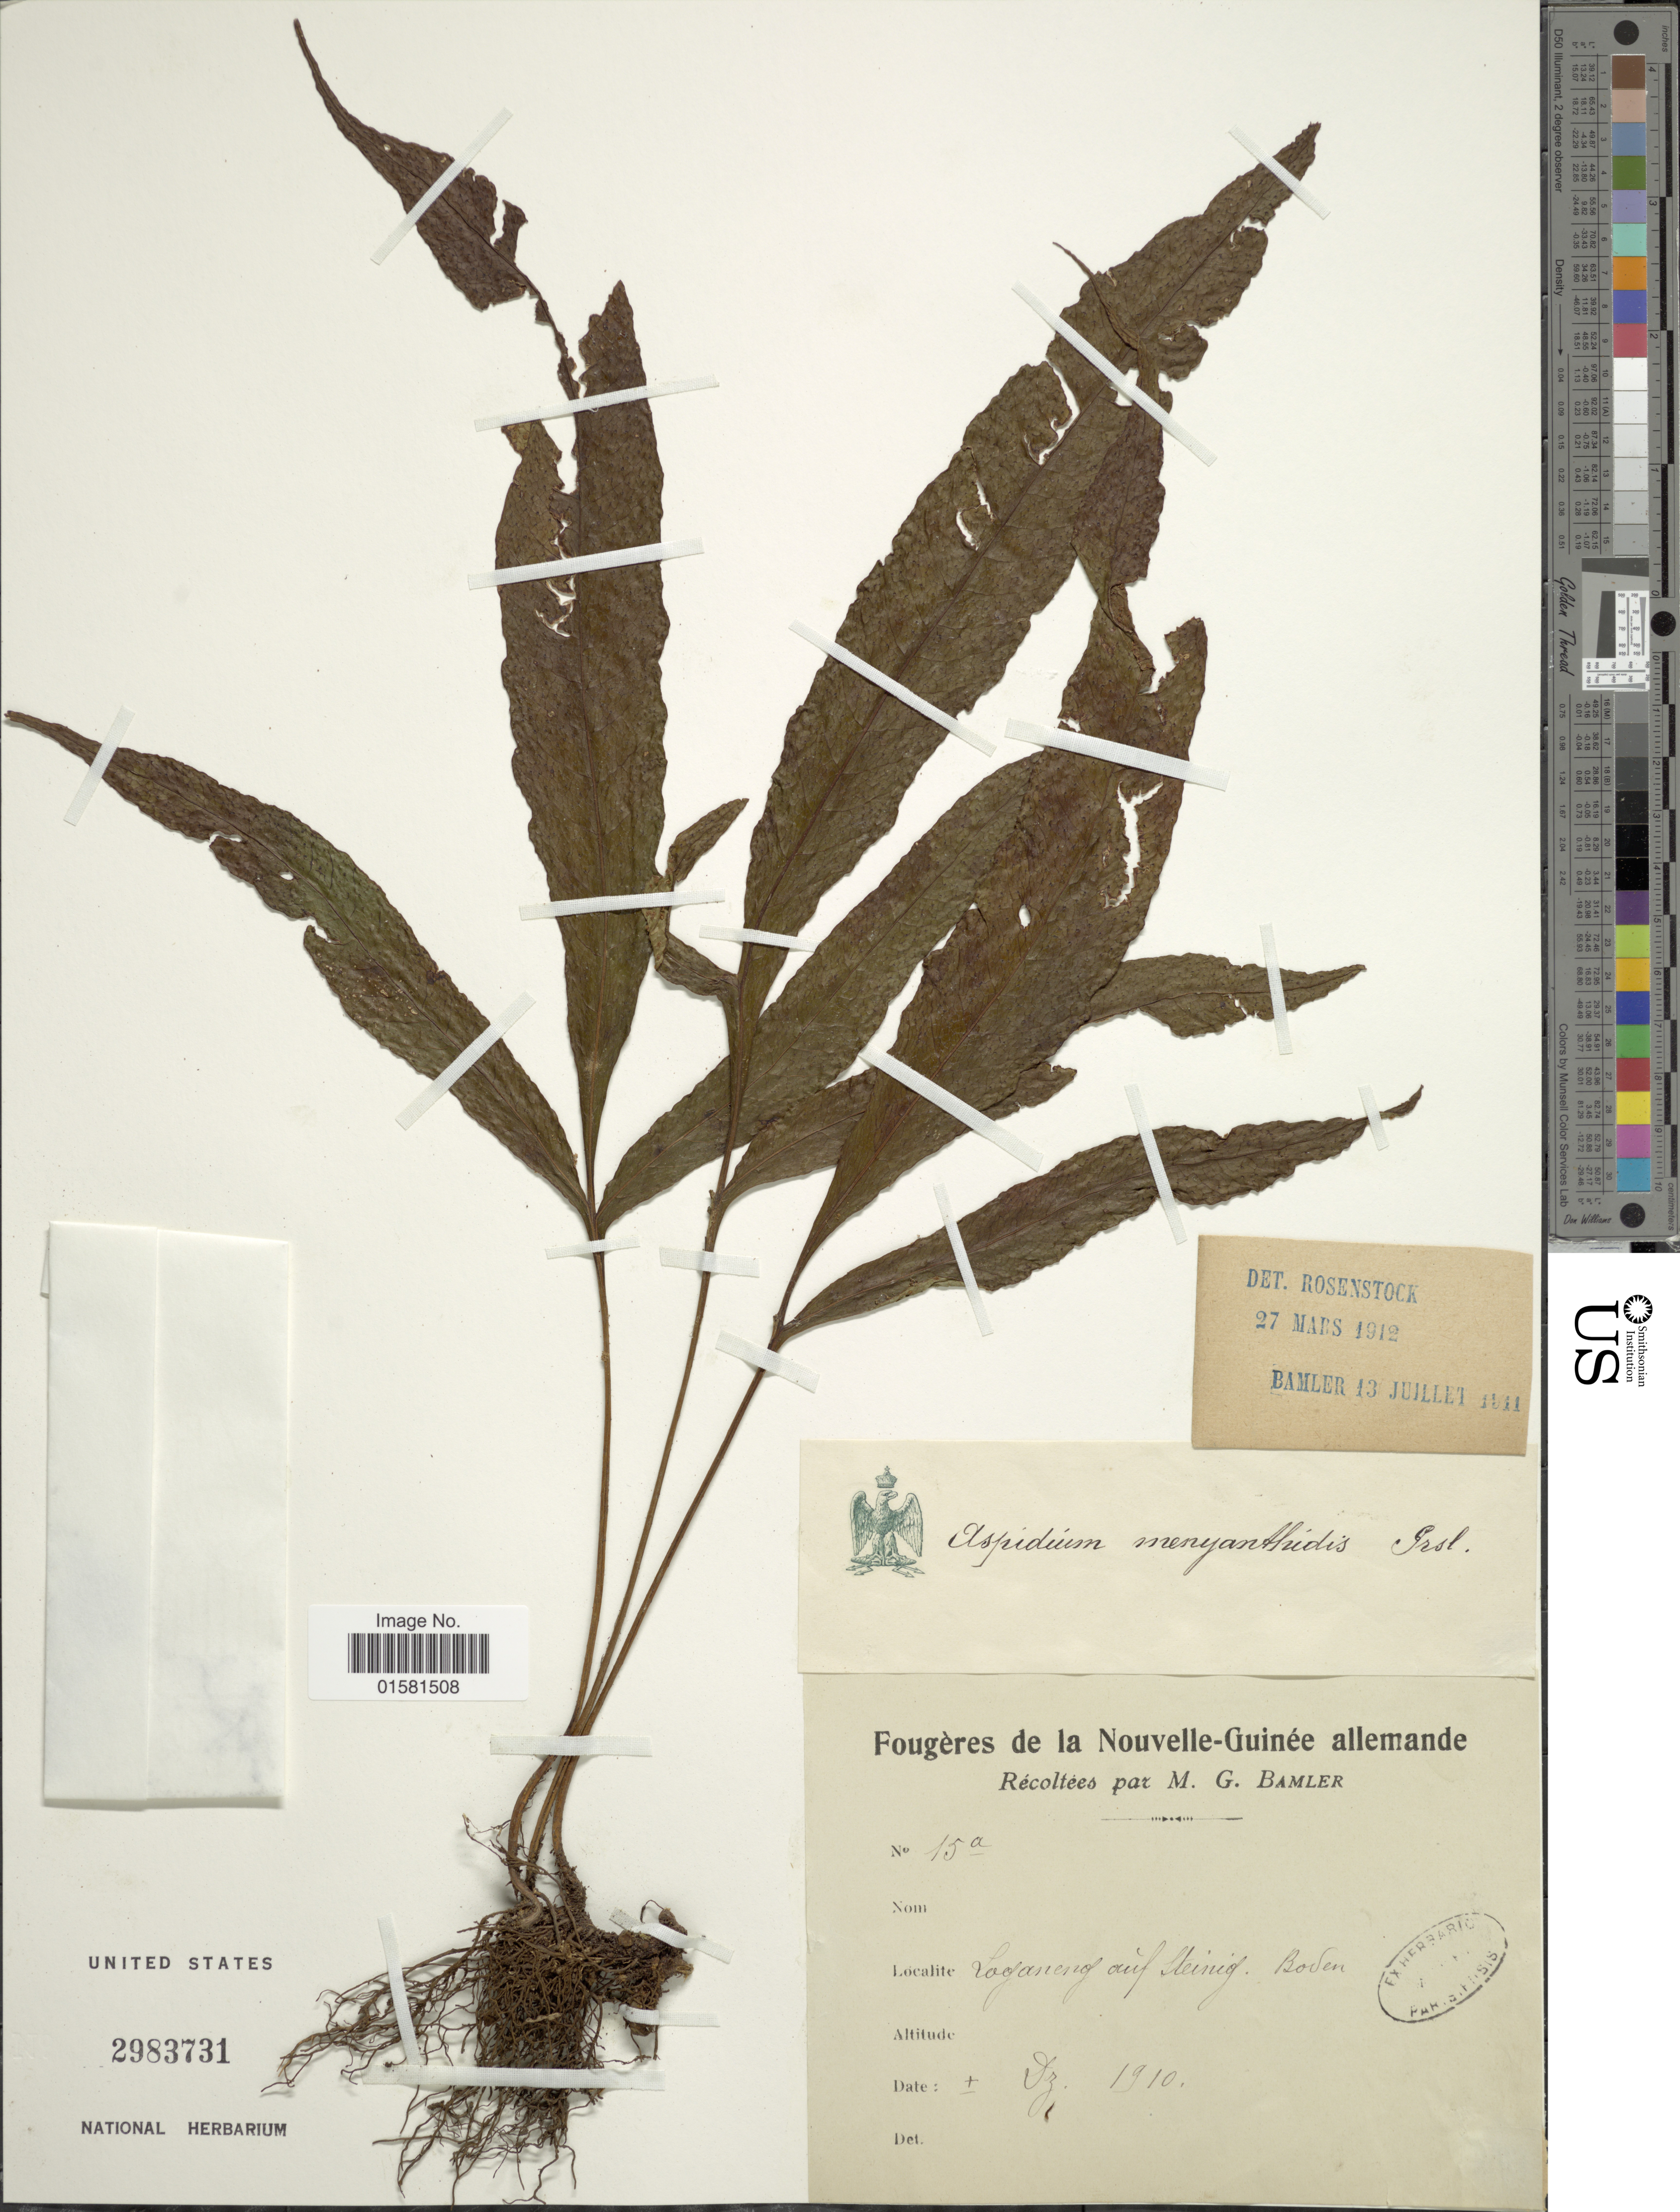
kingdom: Plantae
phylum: Tracheophyta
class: Polypodiopsida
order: Polypodiales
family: Tectariaceae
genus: Tectaria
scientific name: Tectaria menyanthidis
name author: (C. Presl) Copel.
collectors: M. Bamler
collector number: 15a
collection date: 1910-12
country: Papua New Guinea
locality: Nouvelle-Guinee allemande, Loganeng auf Steinig. Boven [interpreted]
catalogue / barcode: US 2983731